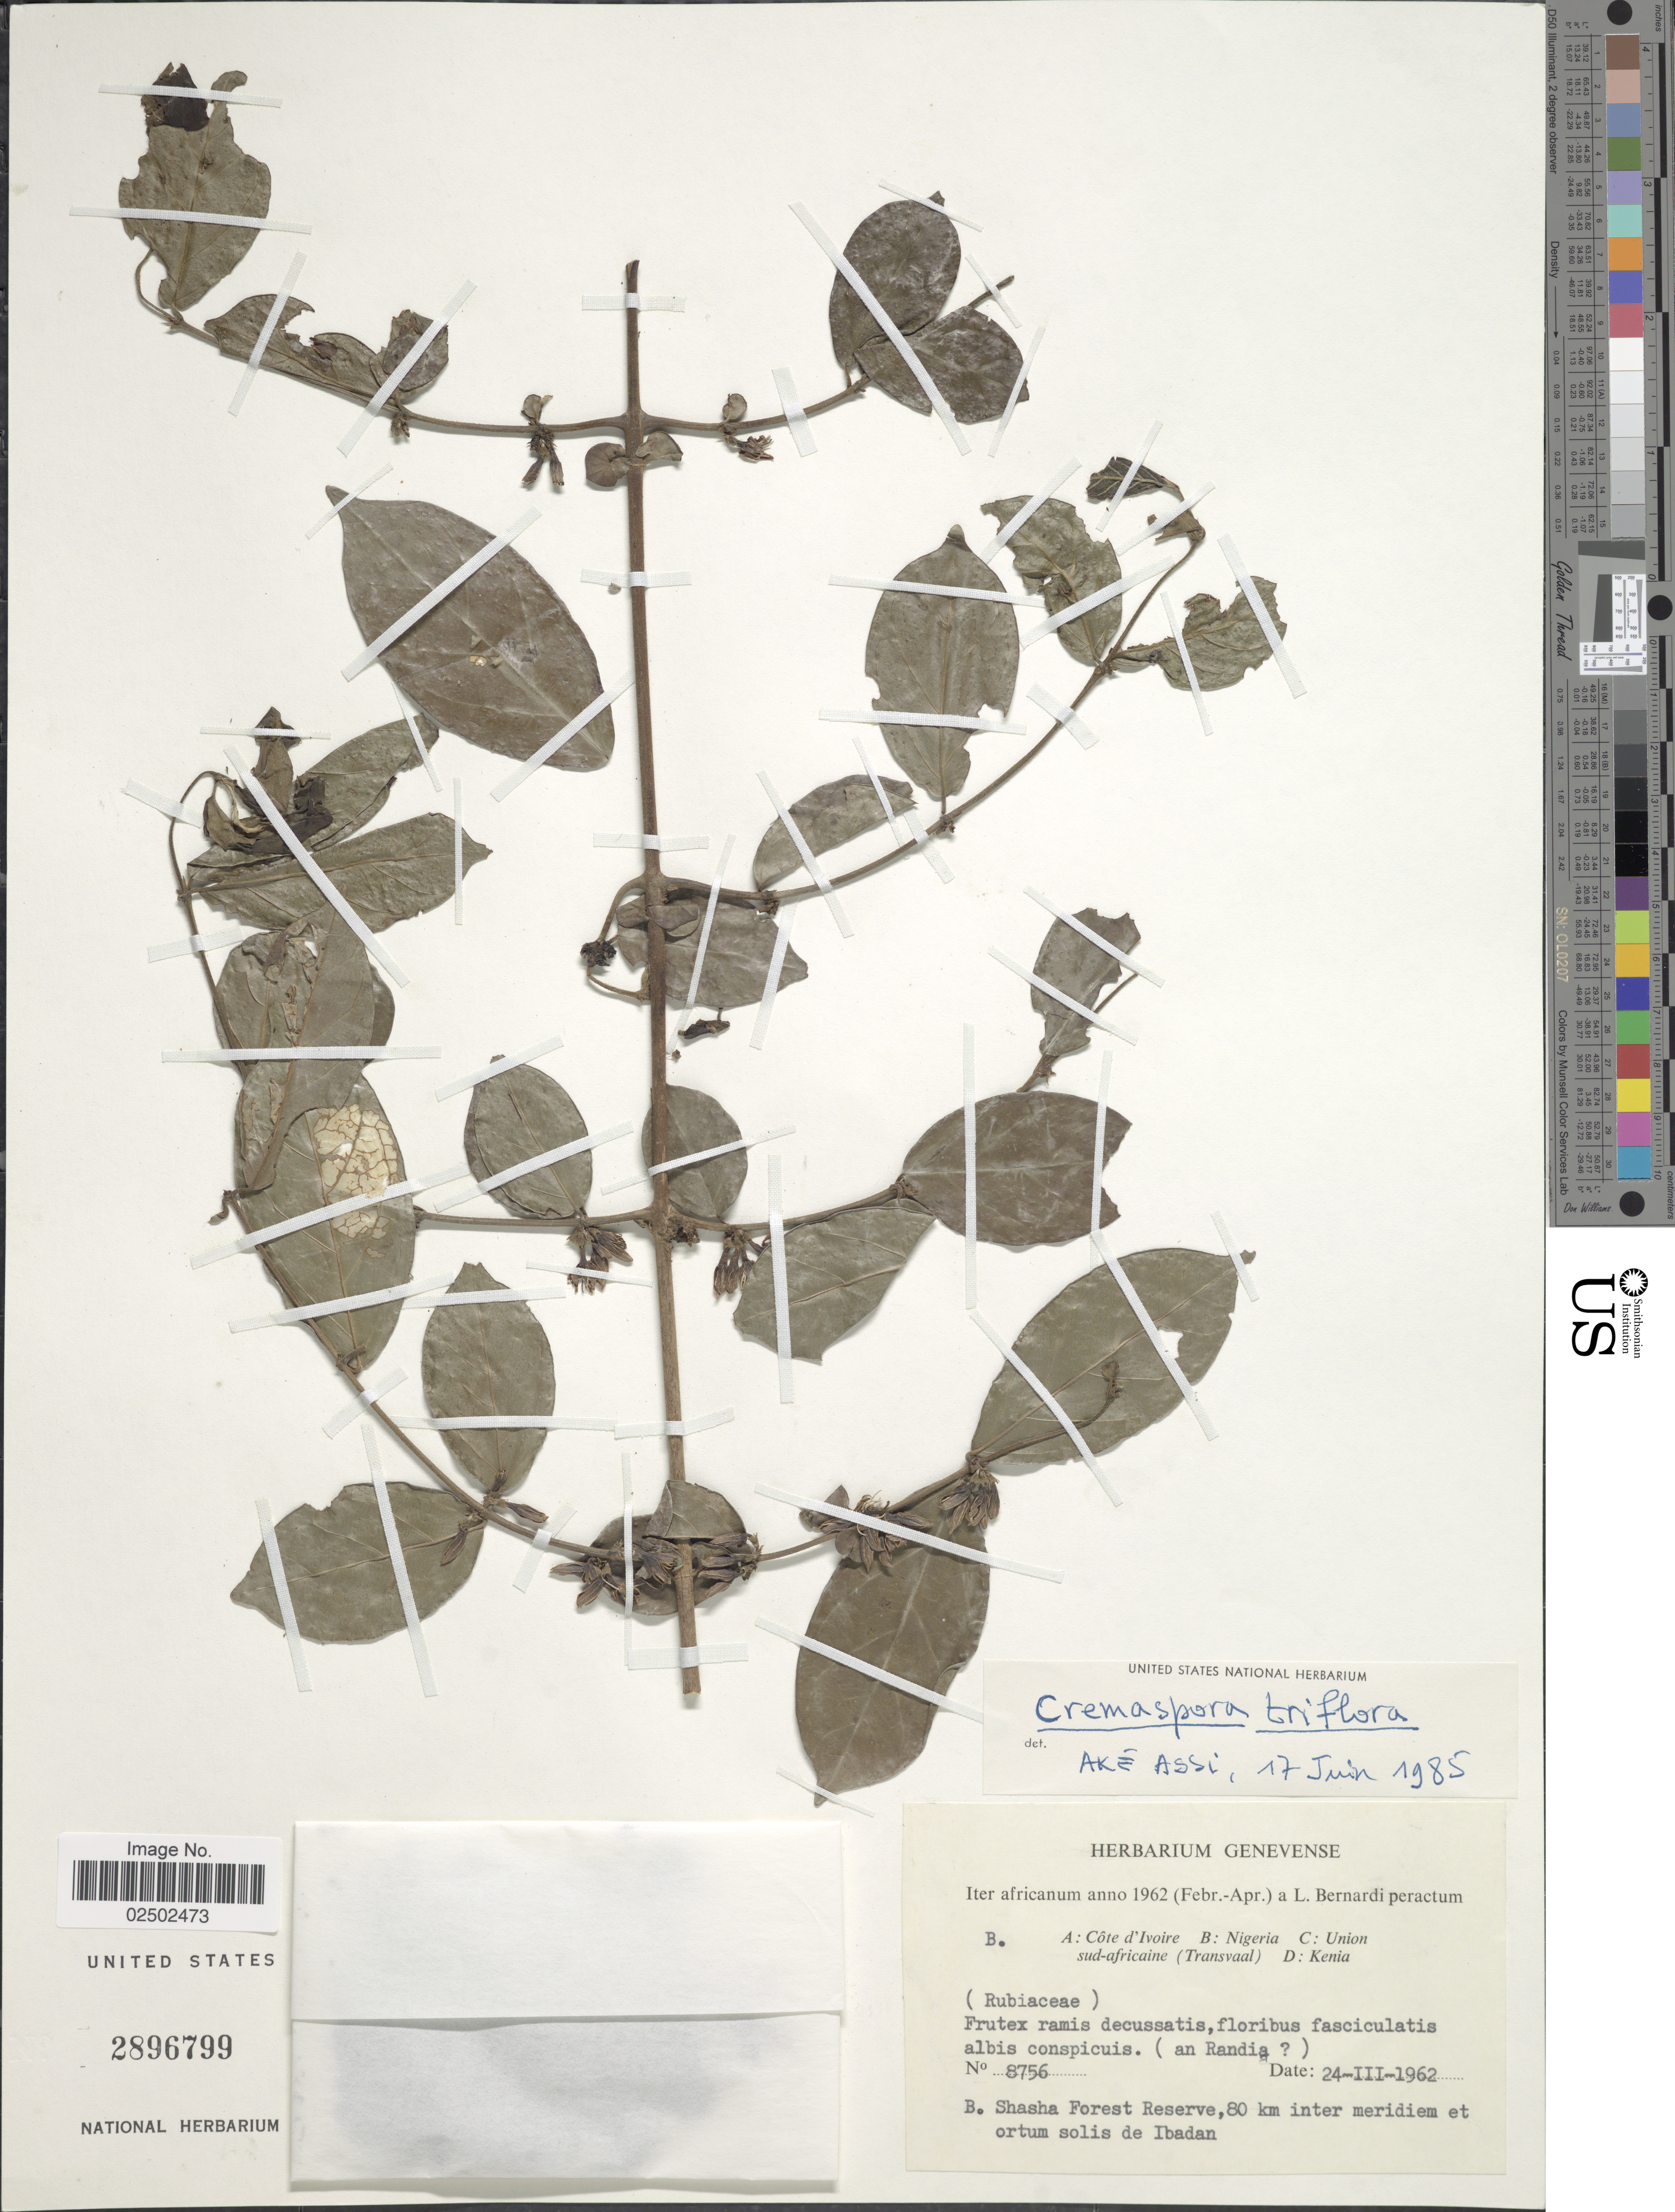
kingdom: Plantae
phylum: Tracheophyta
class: Magnoliopsida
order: Gentianales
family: Rubiaceae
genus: Cremaspora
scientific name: Cremaspora triflora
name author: K. Schum.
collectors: L. Bernardi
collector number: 8756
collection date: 1962-03-24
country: Nigeria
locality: Shasha Forest Reserve, 80 km inter meridiem et ortum solis de Ibadan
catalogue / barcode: US 2896799